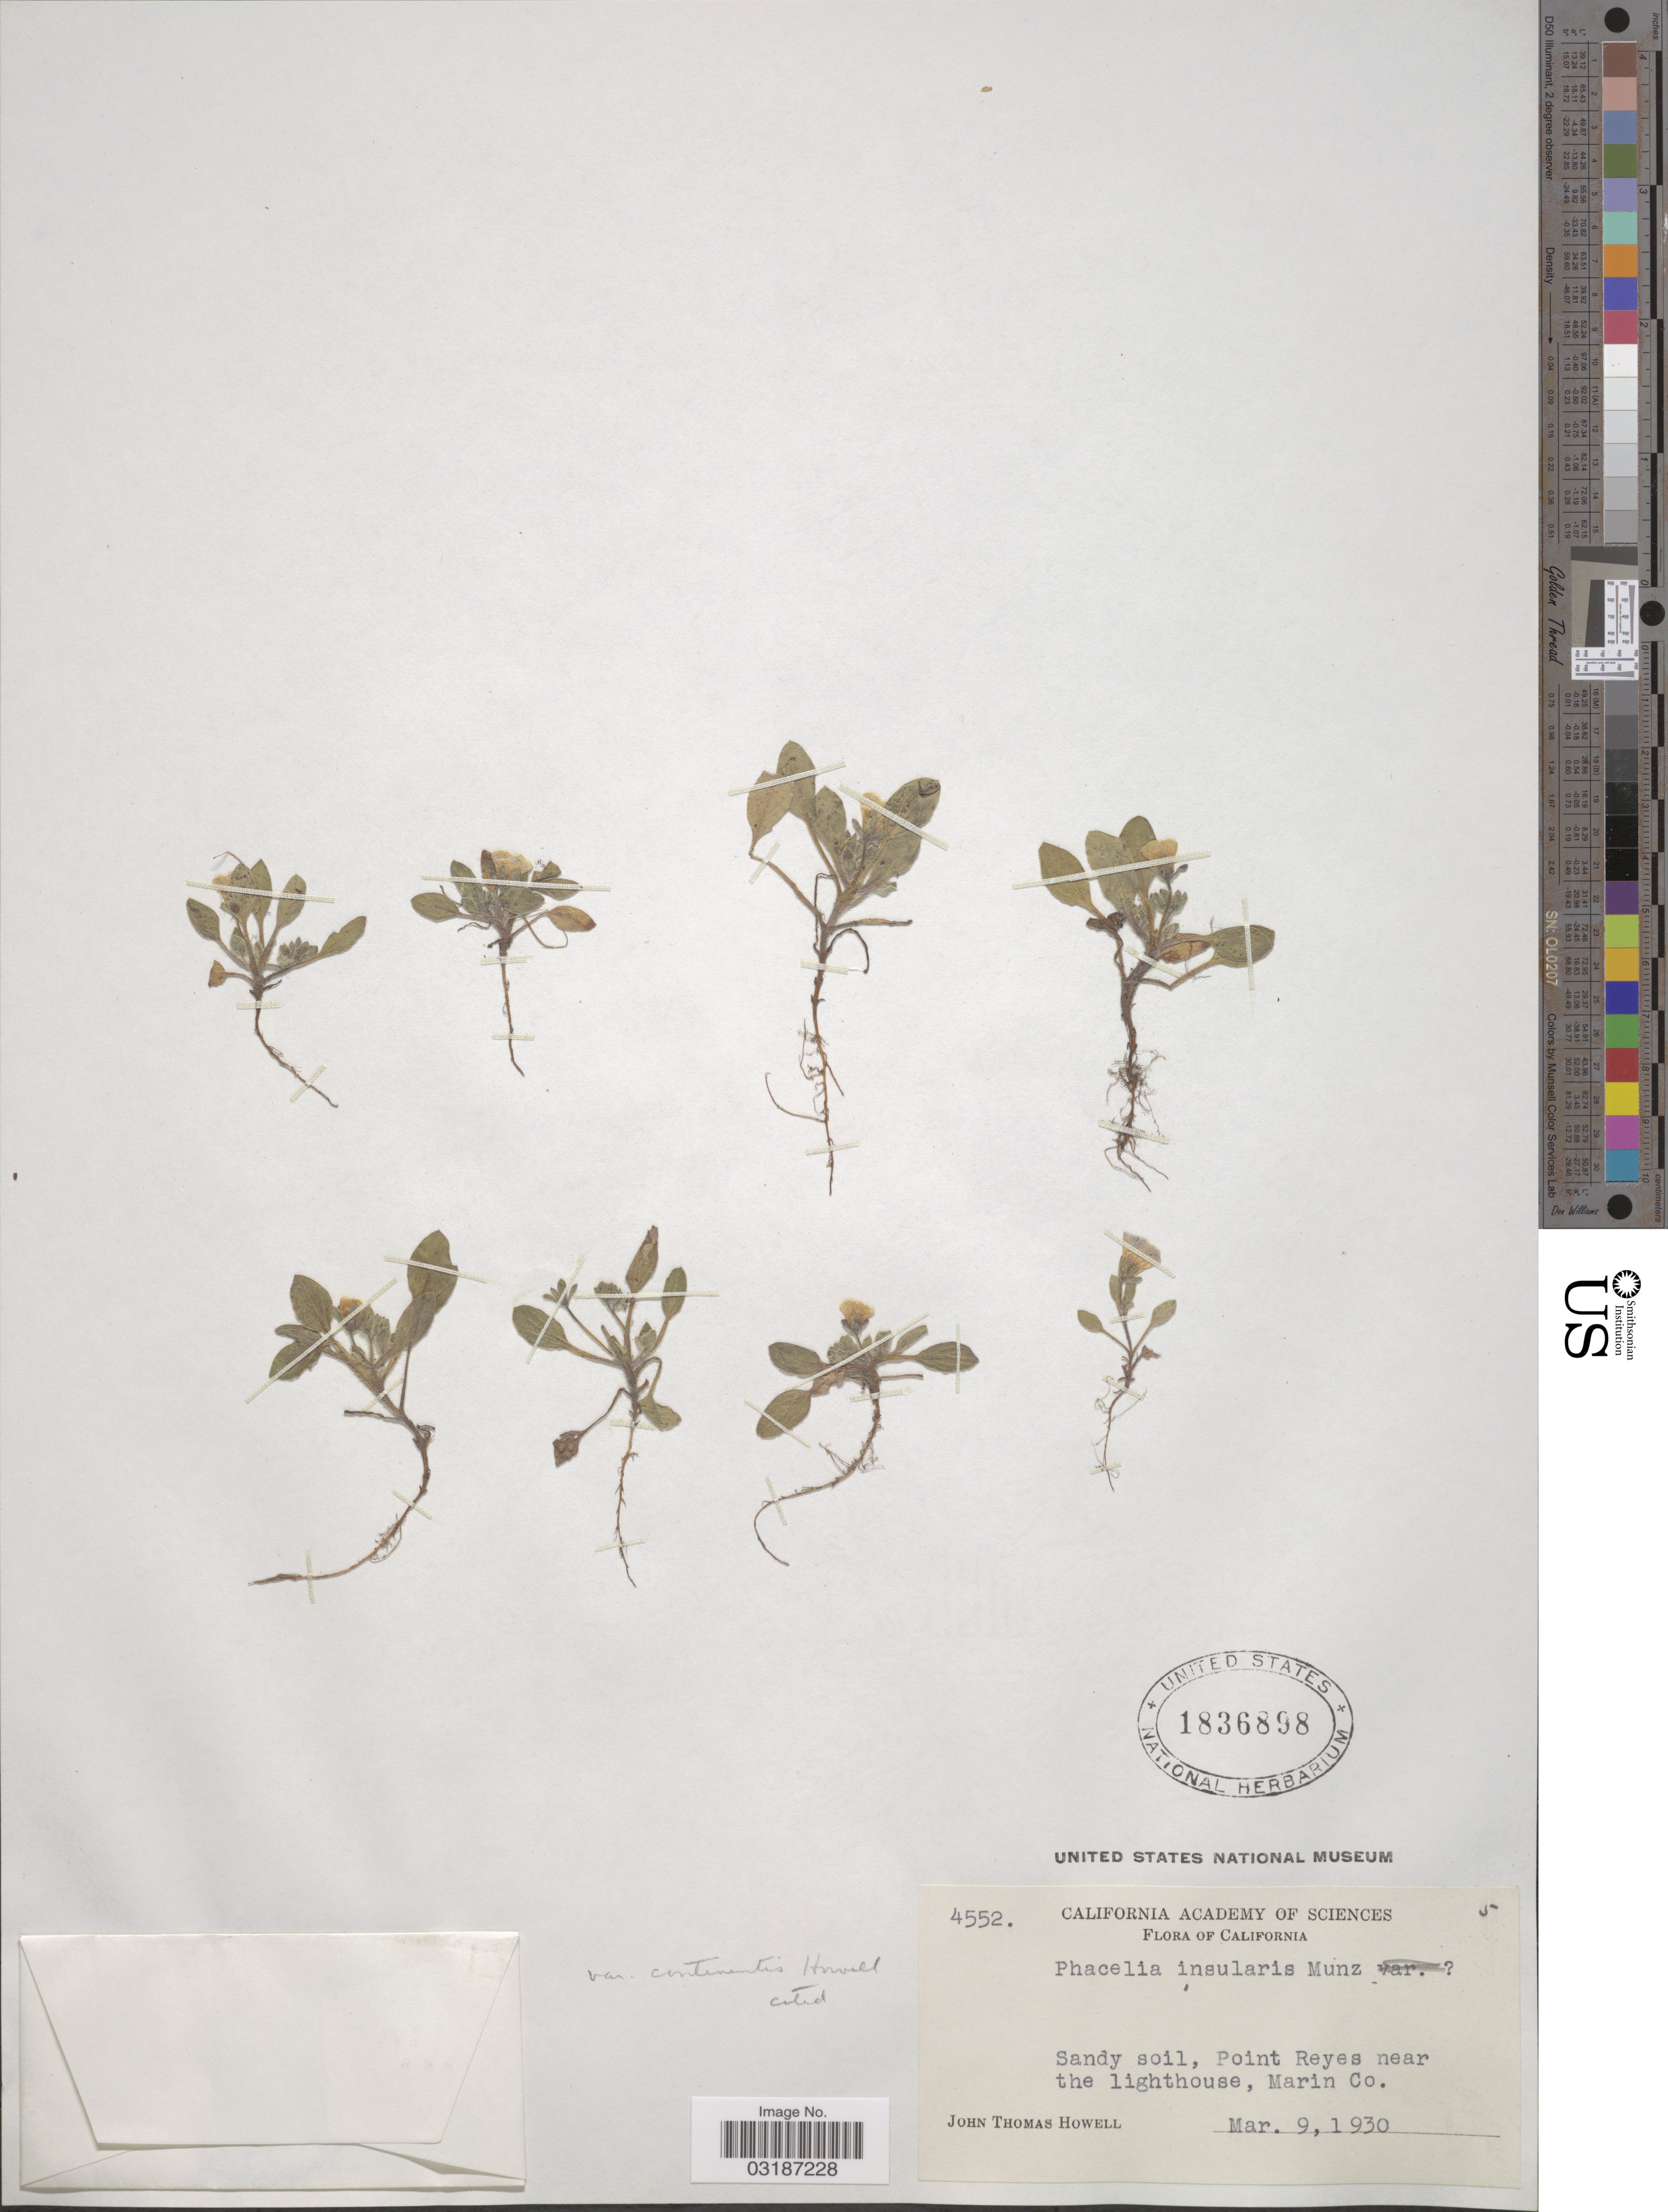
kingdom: Plantae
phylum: Tracheophyta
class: Magnoliopsida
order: Boraginales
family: Hydrophyllaceae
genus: Phacelia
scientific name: Phacelia insularis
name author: Munz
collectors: J. T. Howell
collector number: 4552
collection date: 1930-03-09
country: United States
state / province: California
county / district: Marin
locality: Point Reyes near the lighthouse, Marin Co.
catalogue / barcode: US 1836898